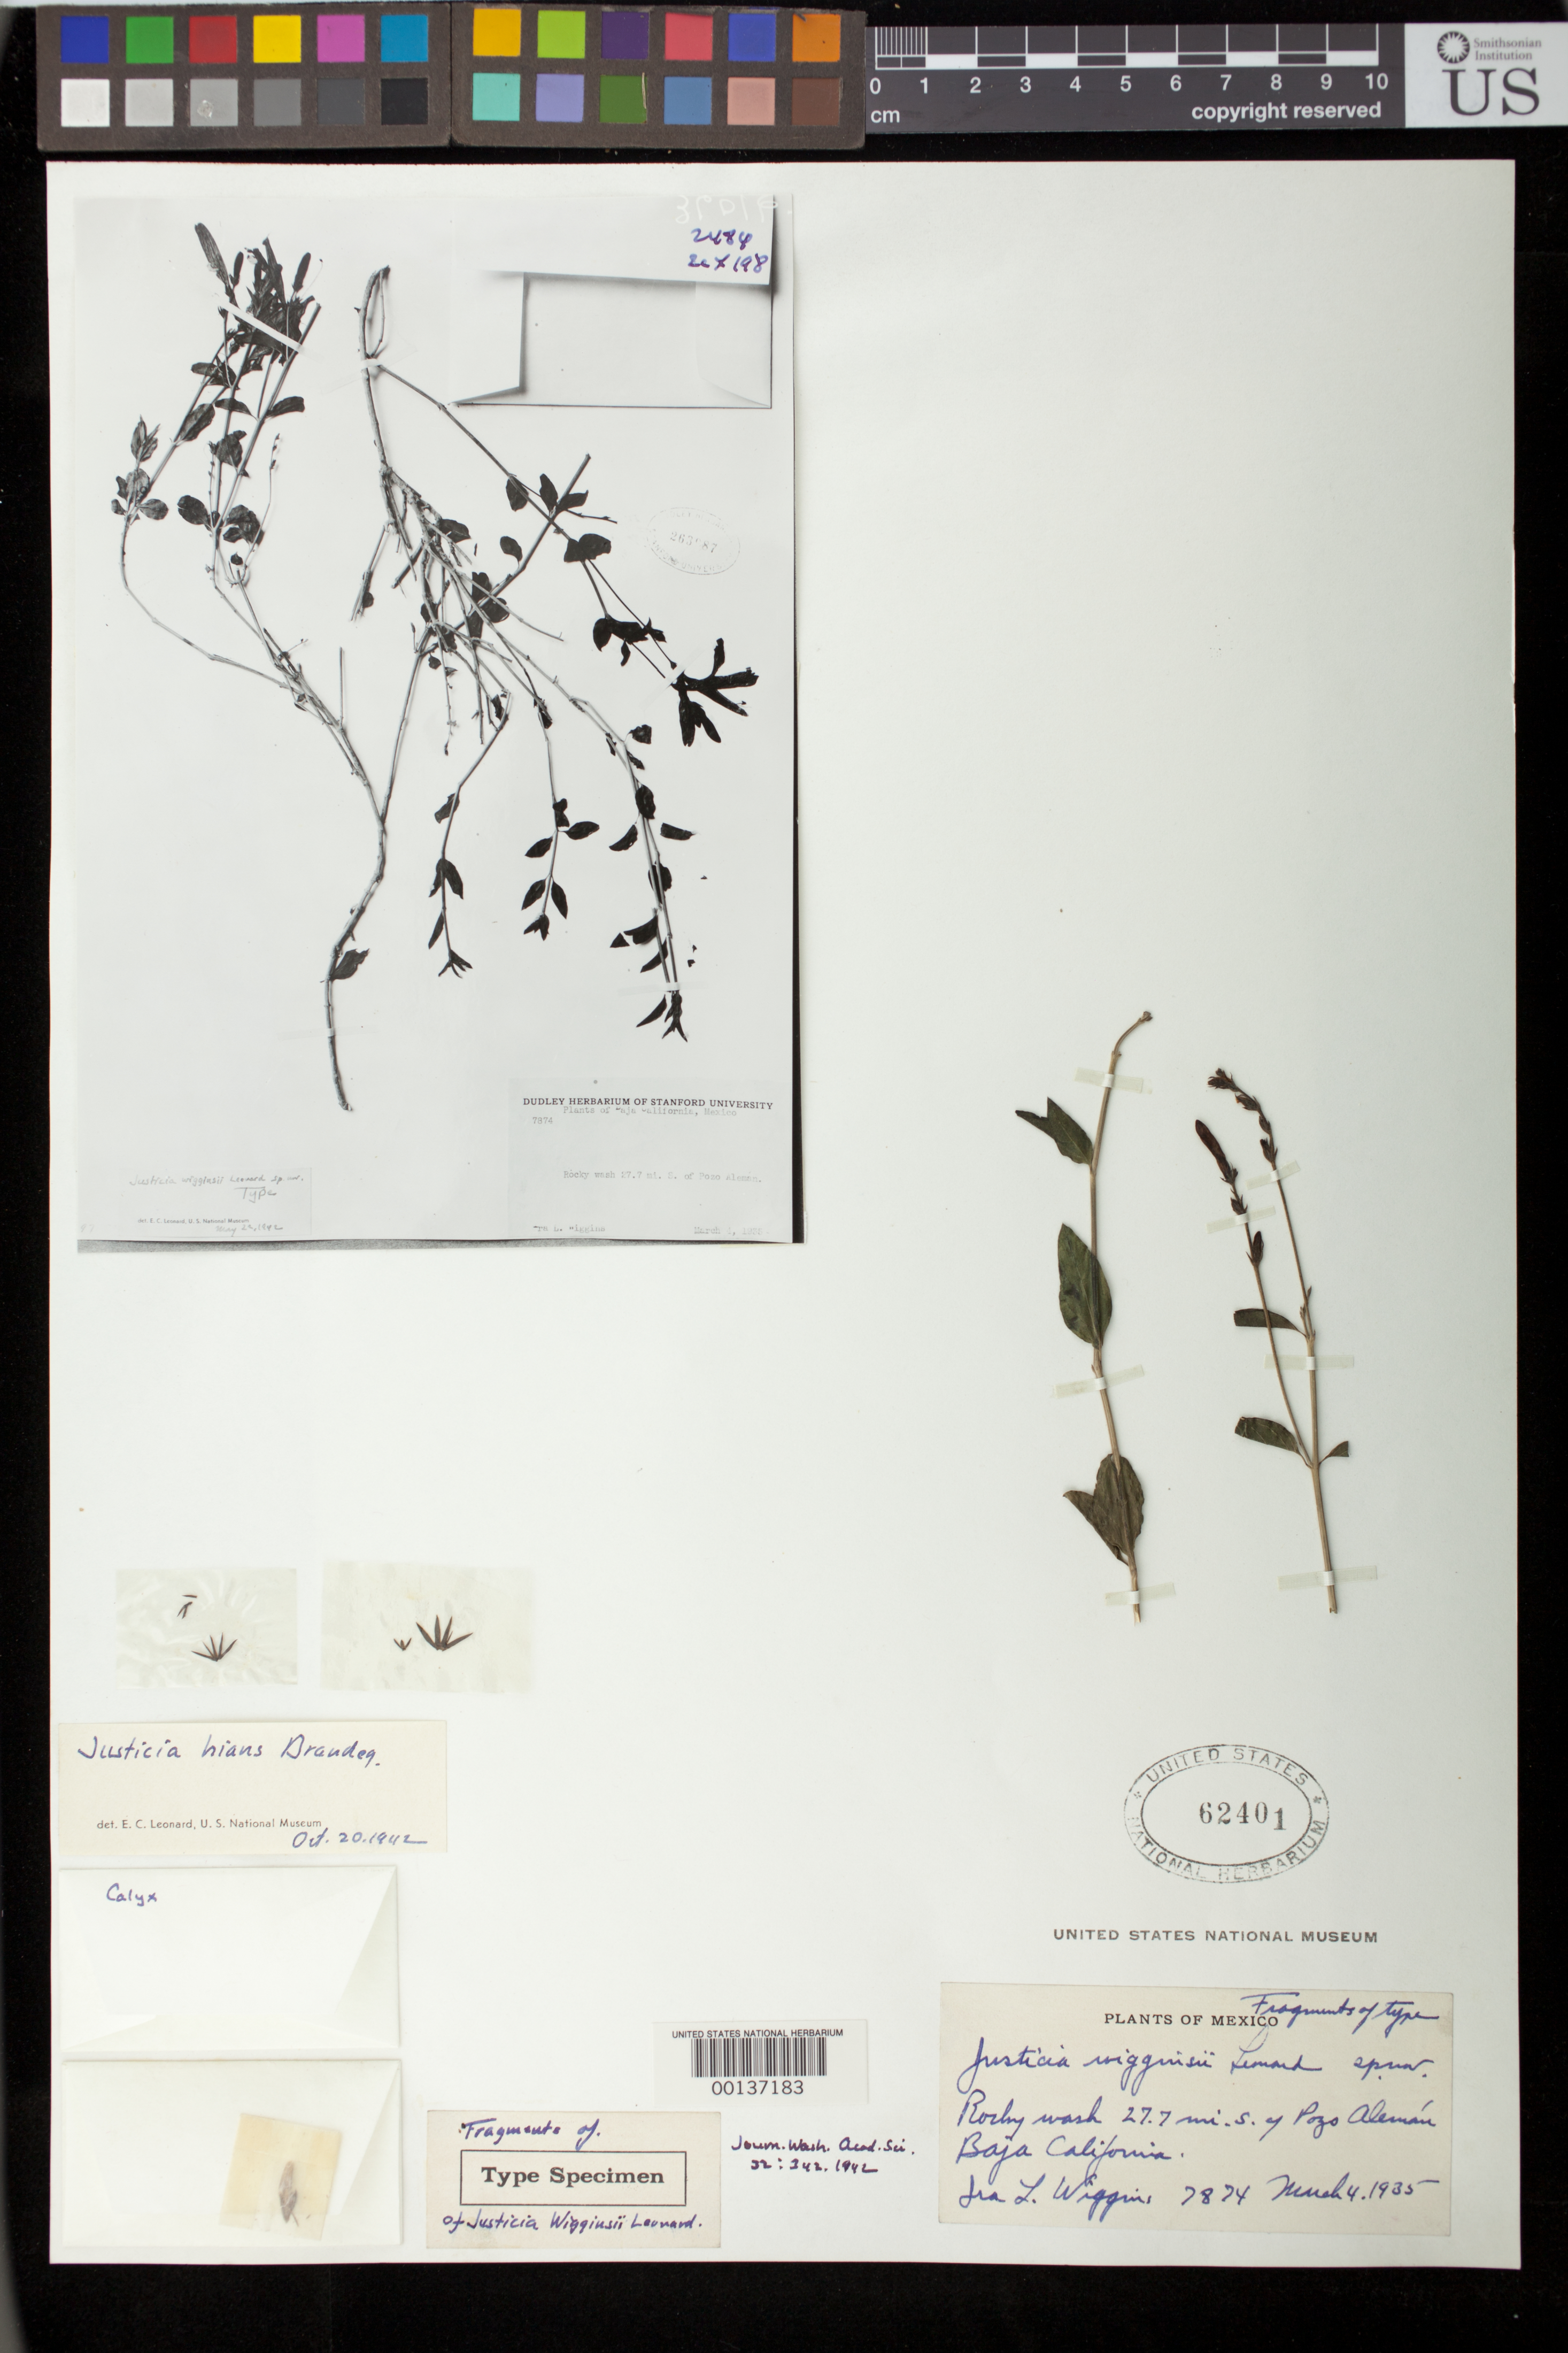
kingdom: Plantae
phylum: Tracheophyta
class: Magnoliopsida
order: Lamiales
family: Acanthaceae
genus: Justicia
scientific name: Justicia wigginsii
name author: Leonard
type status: Isotype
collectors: I. L. Wiggins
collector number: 7874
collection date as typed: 04 Mar 1935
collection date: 1935-03-04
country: Mexico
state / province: Baja California Sur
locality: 27.7 mi S of Pozo Aleman.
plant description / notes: Photograph and fragmentary material of (holo) type specimen ex herb. Dudley (Stanford University). Multiple "fragments of type" mounted on sheet, unclear whether material taken from more than one herbarium specimen or at different herbaria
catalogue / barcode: US 62401